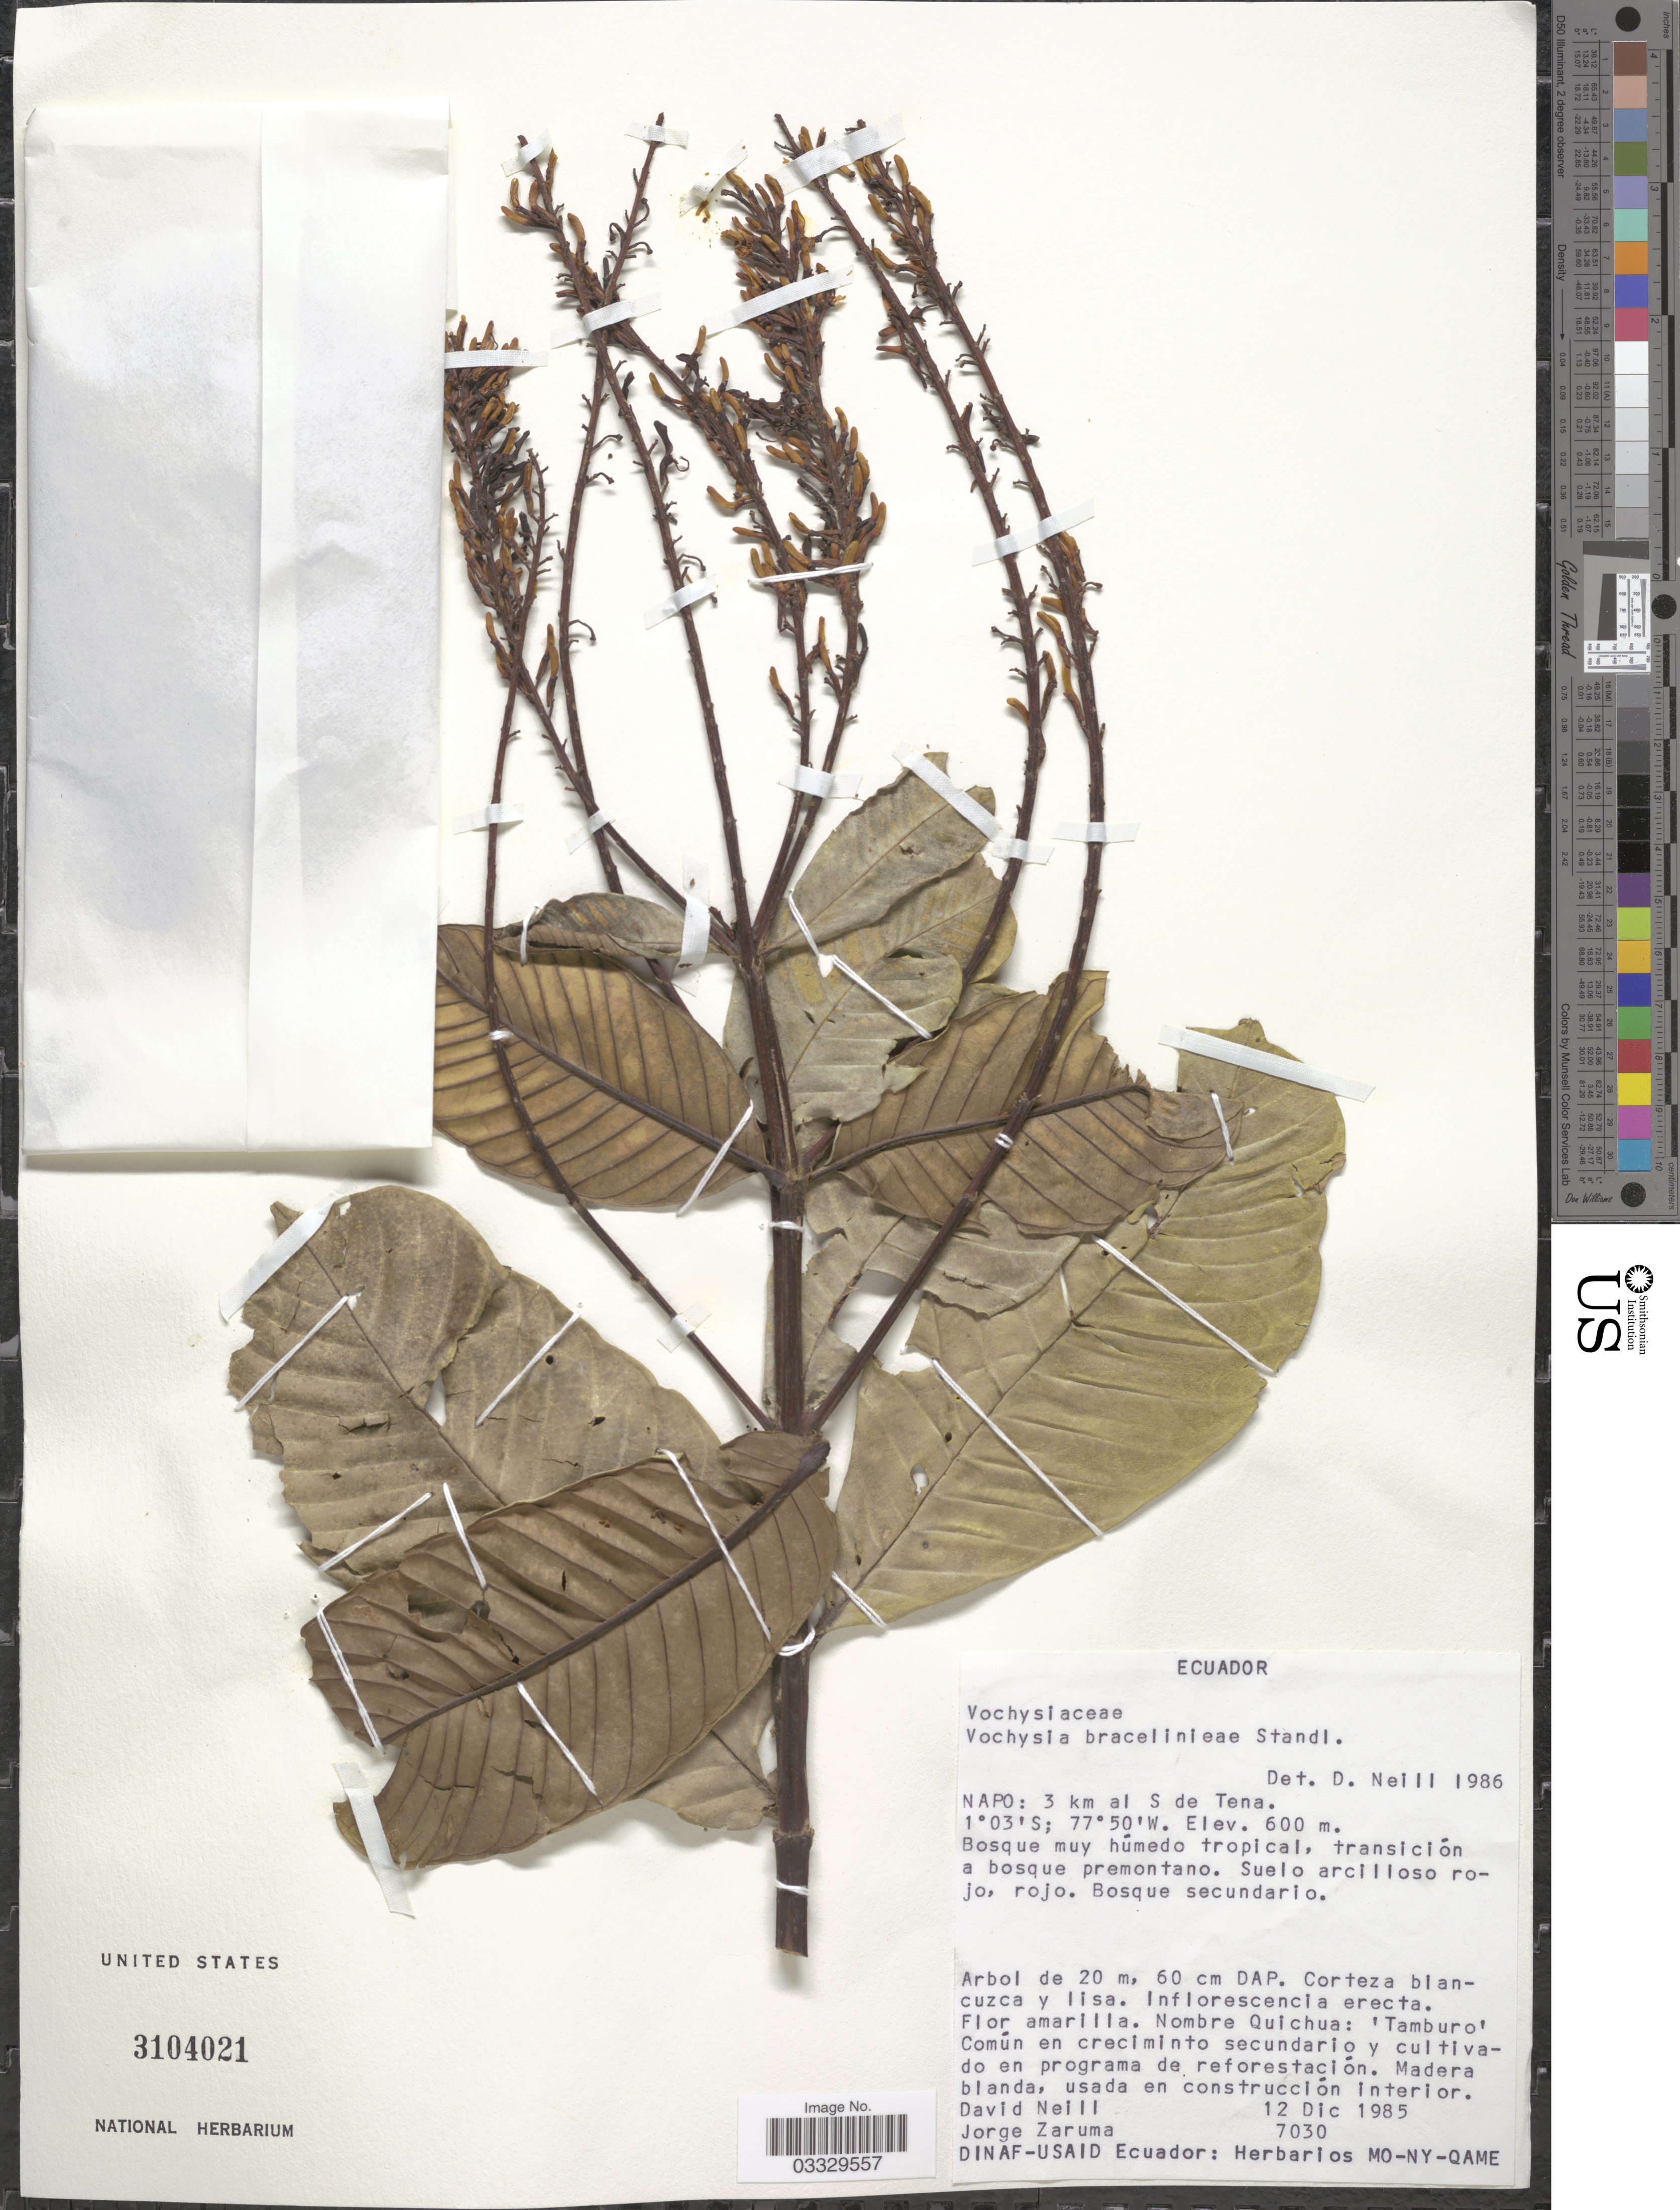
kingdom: Plantae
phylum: Tracheophyta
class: Magnoliopsida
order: Myrtales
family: Vochysiaceae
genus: Vochysia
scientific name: Vochysia bracelinae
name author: Standl.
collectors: D. A. Neill & J. Zaruma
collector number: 7030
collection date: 1985-12-12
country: Ecuador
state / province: Napo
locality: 3 km al S de Tena.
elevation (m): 600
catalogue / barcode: US 3104021